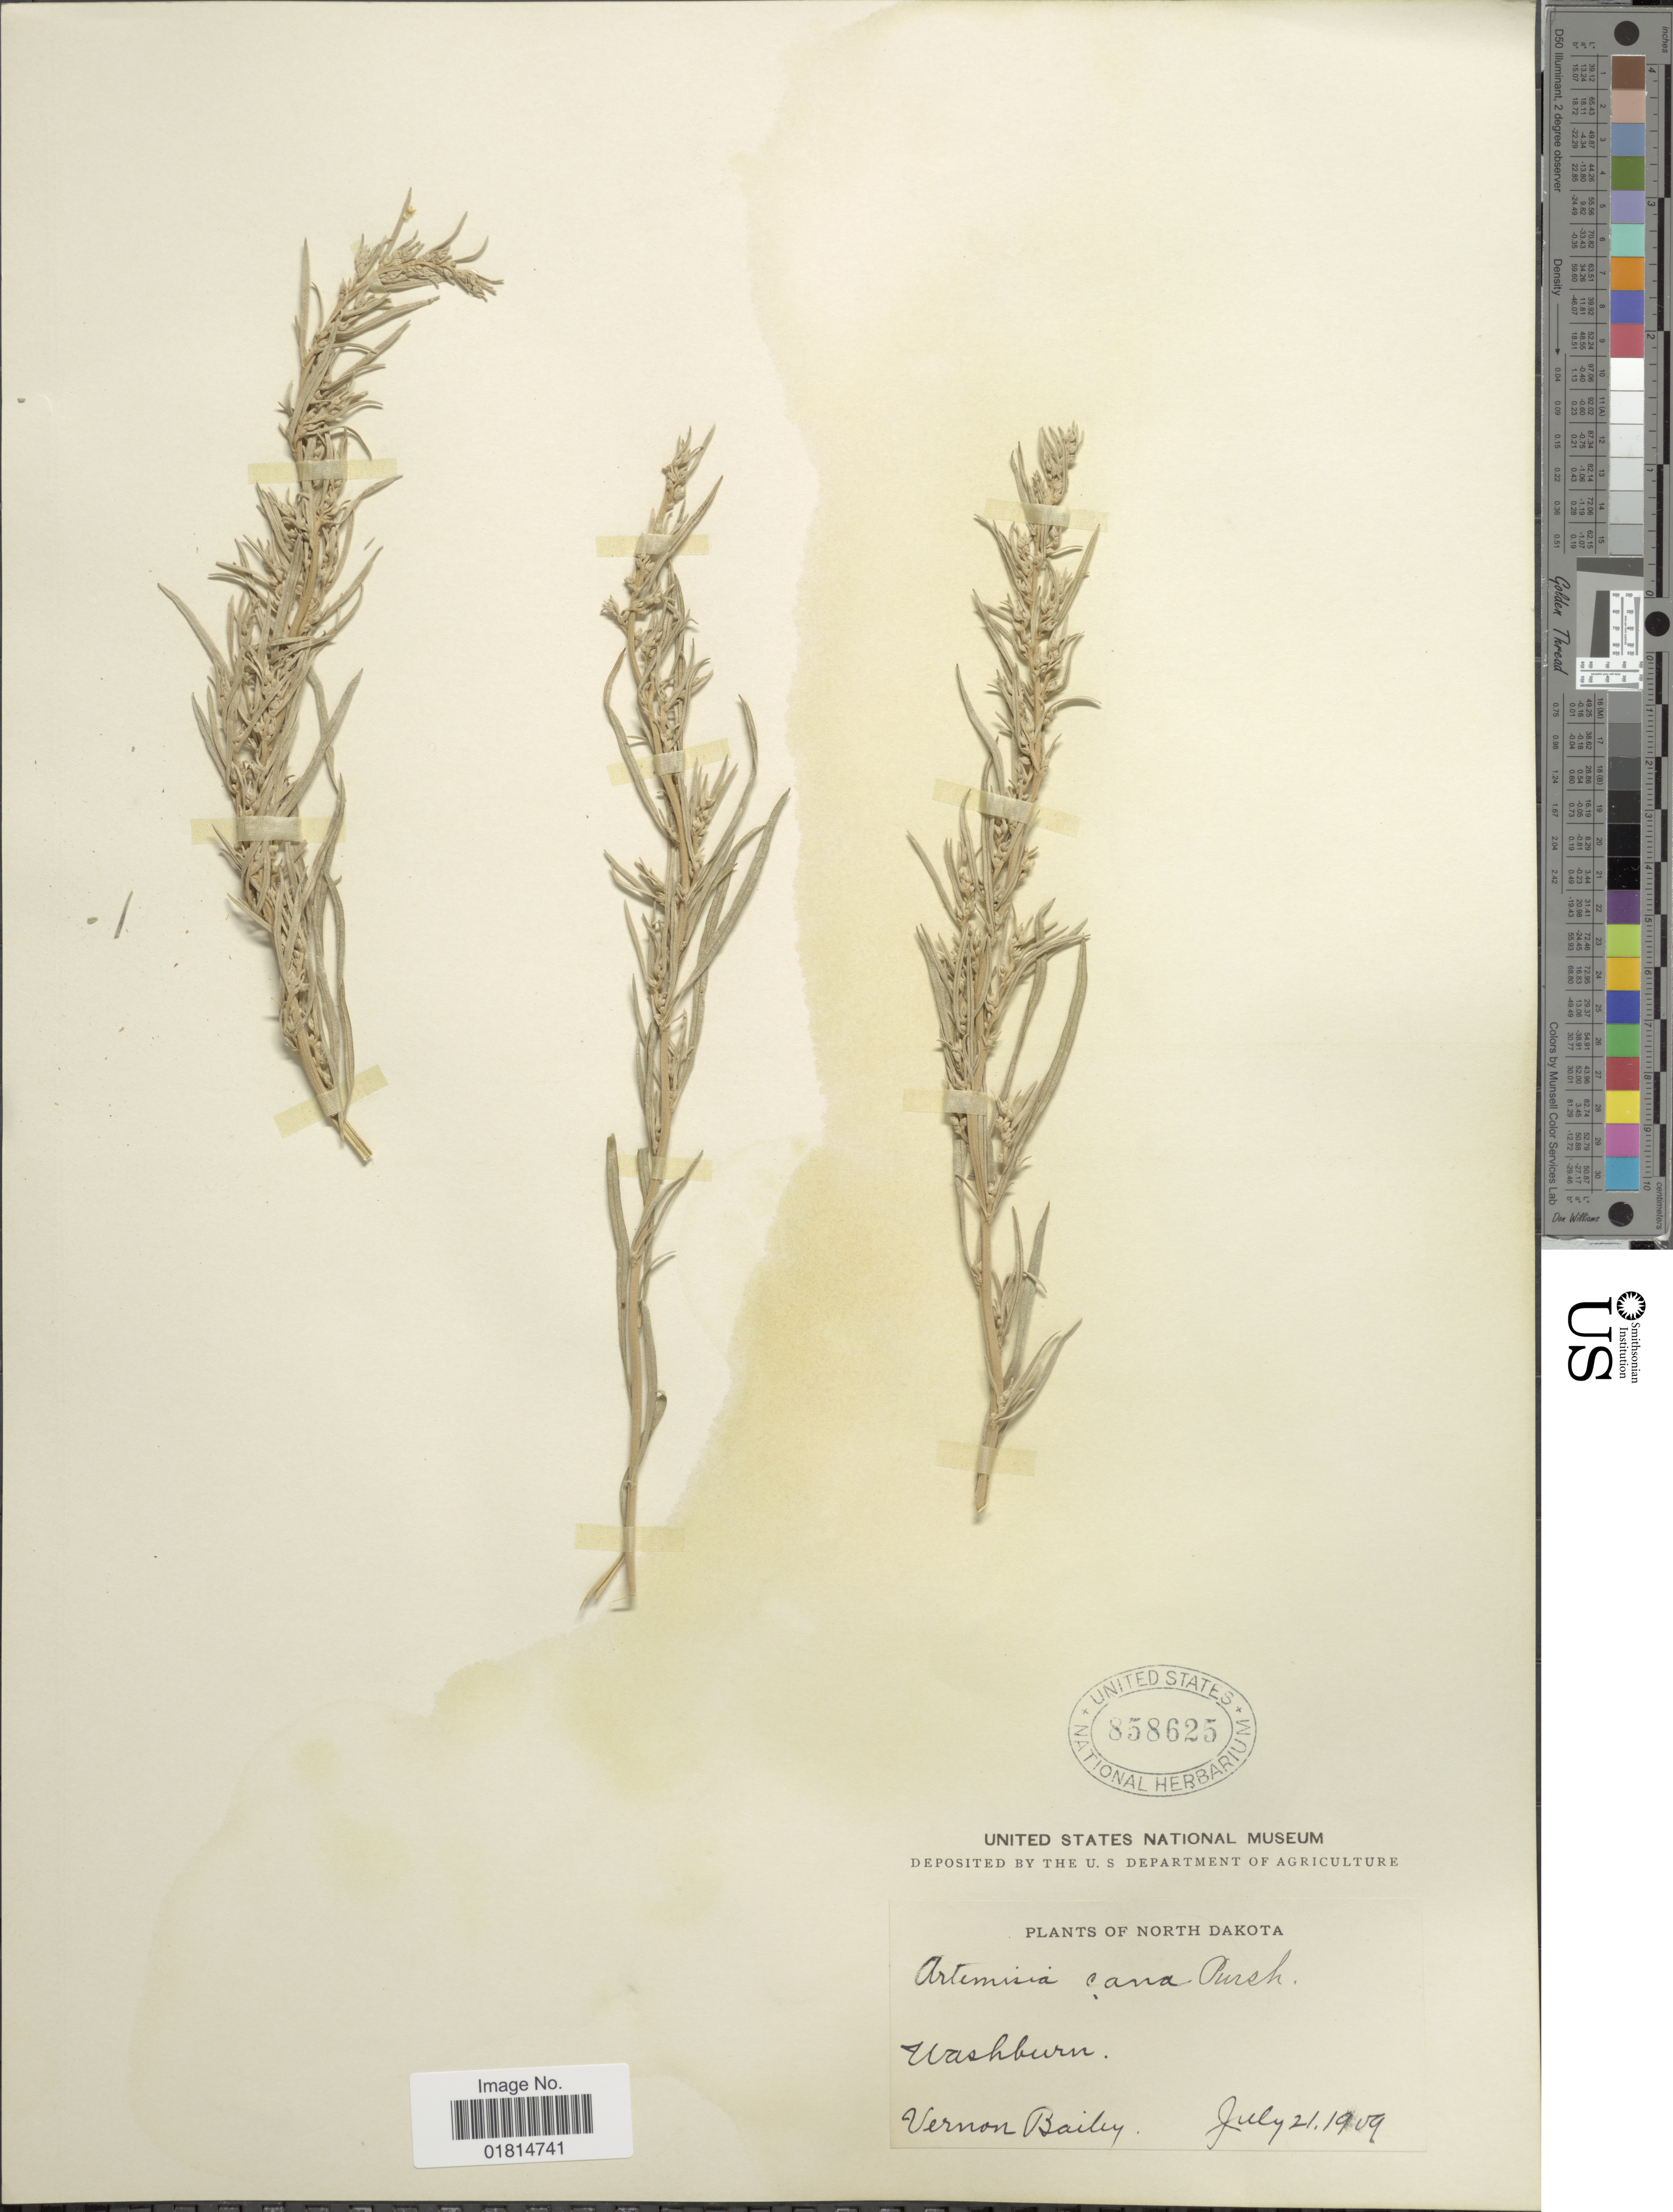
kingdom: Plantae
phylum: Tracheophyta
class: Magnoliopsida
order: Asterales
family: Asteraceae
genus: Artemisia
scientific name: Artemisia cana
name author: Pursh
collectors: V. O. Bailey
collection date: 1909-07-21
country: United States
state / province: North Dakota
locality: Washburn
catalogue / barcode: US 858625